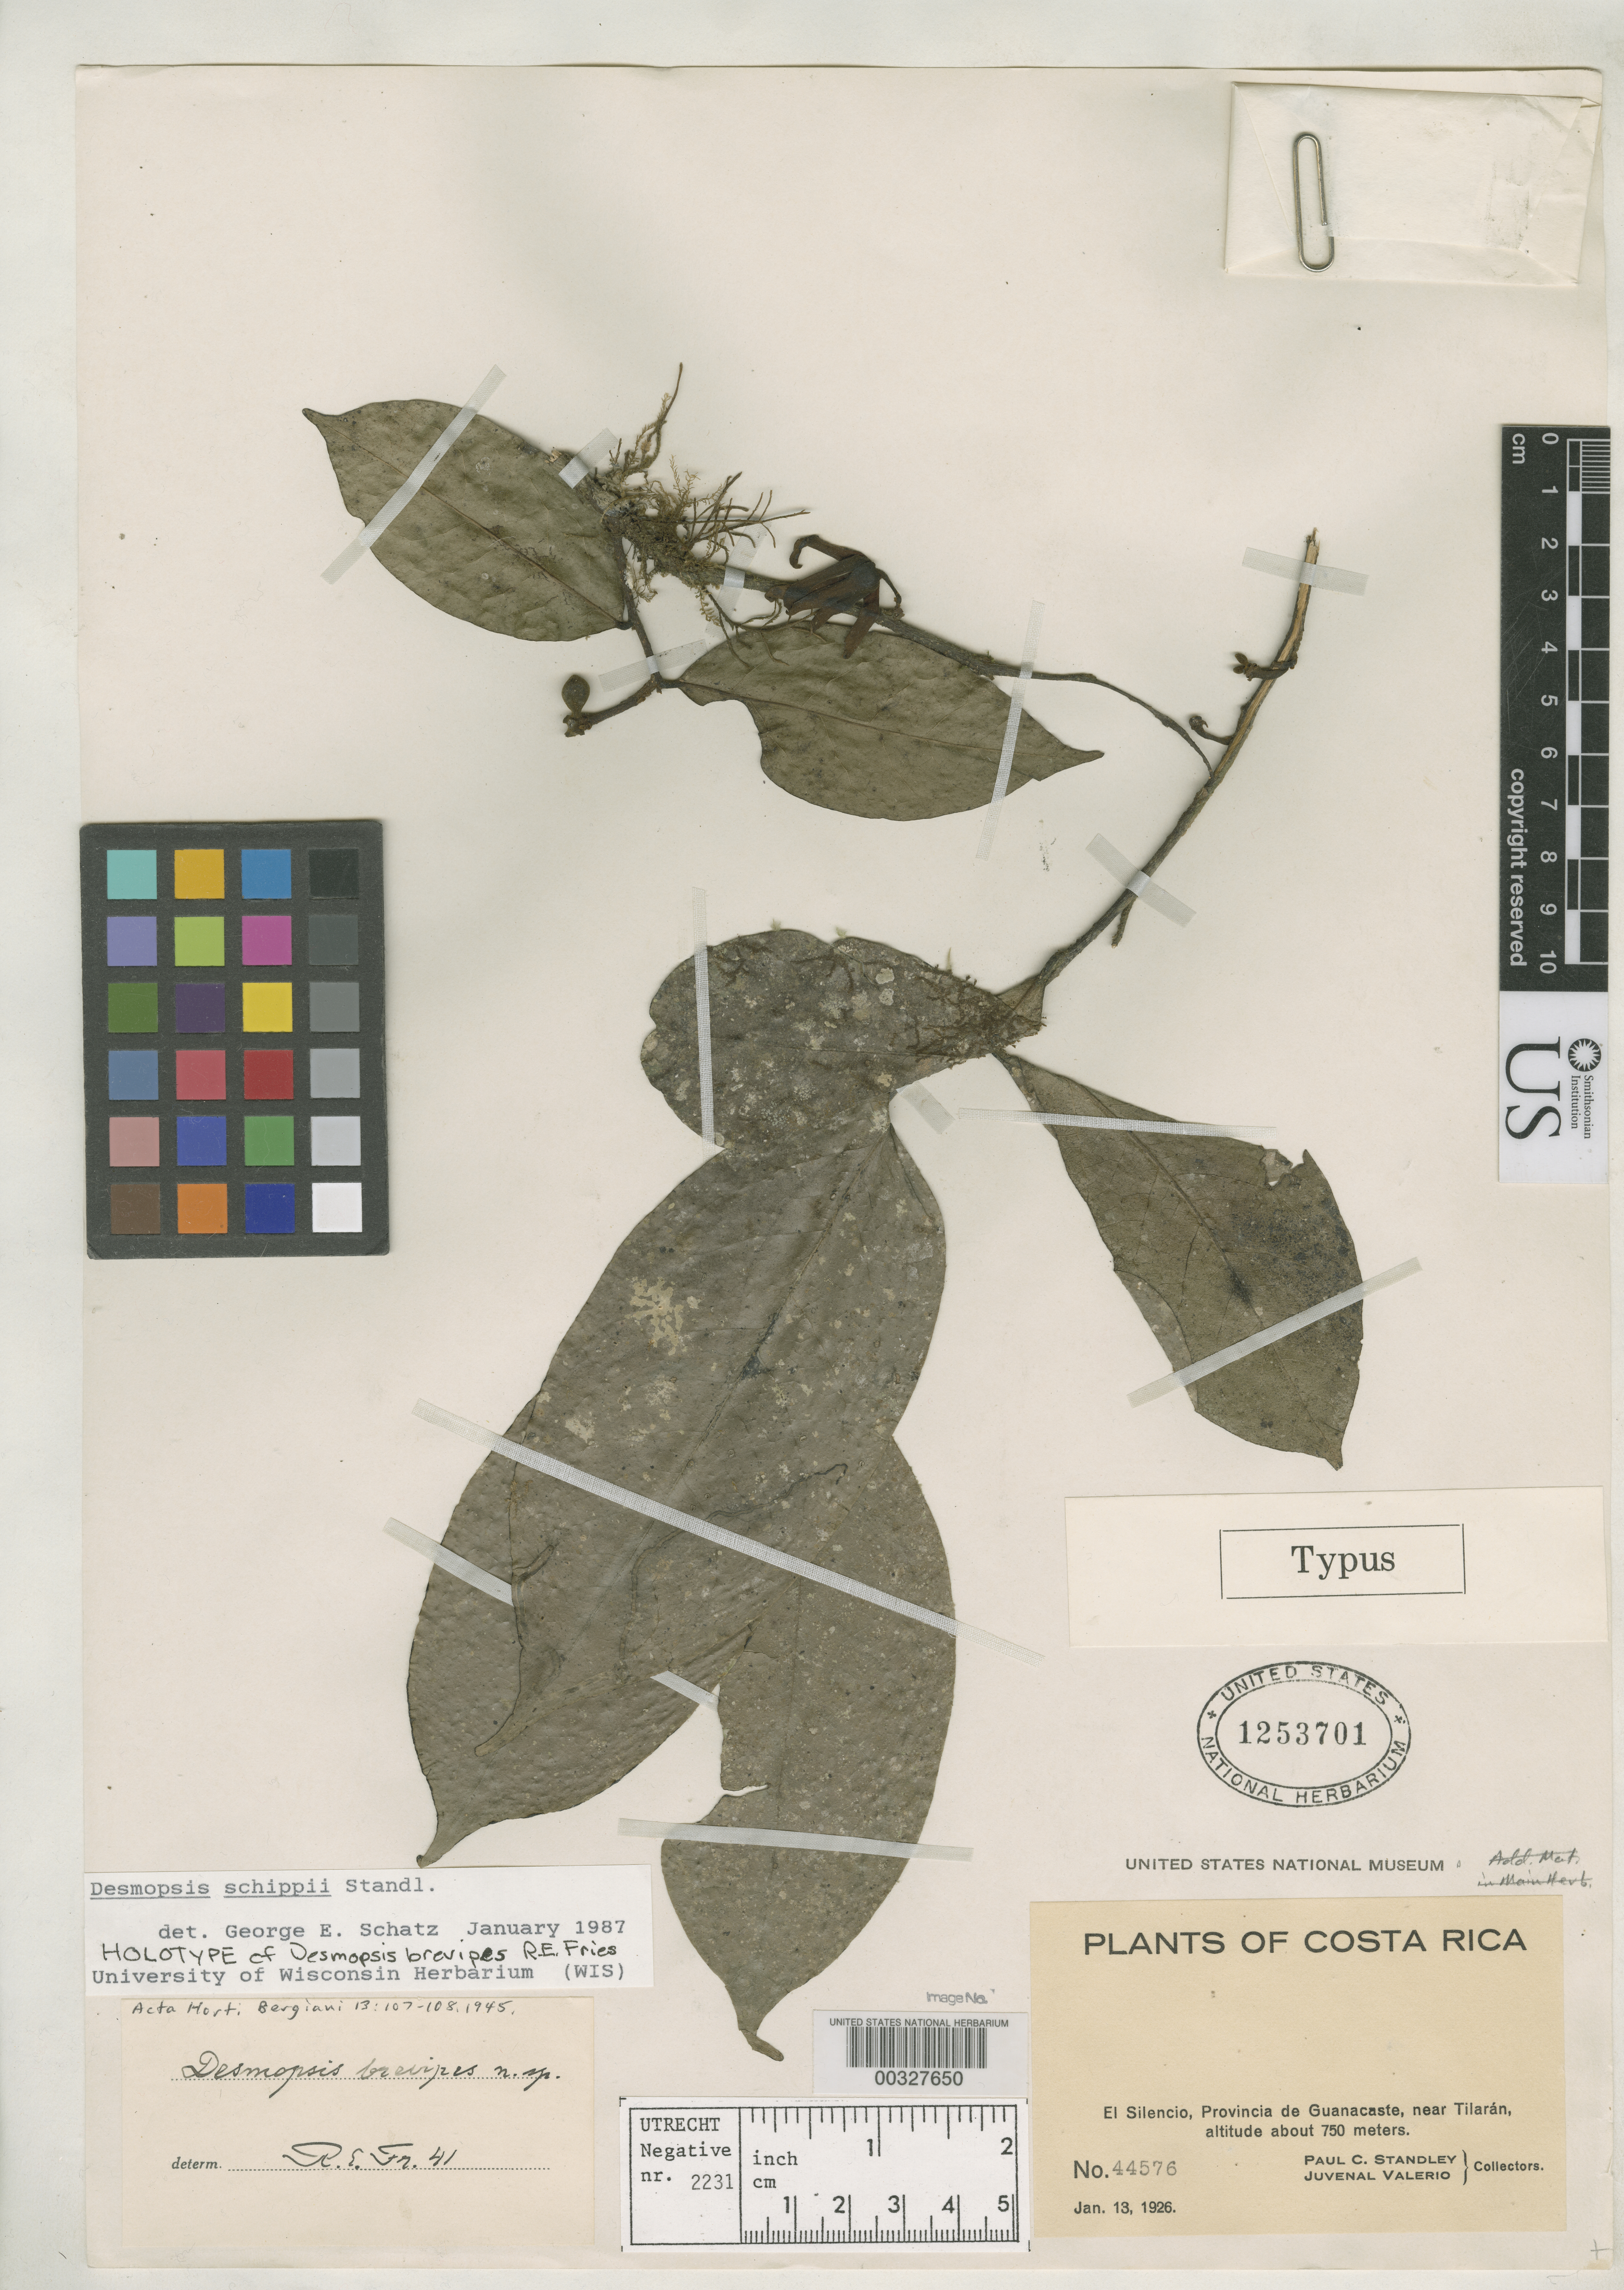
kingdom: Plantae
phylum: Tracheophyta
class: Magnoliopsida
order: Magnoliales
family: Annonaceae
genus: Desmopsis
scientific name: Desmopsis brevipes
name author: R.E. Fr.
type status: Holotype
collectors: P. C. Standley & J. Valerio R.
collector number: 44576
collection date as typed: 13 Jan 1926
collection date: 1926-01-13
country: Costa Rica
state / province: Guanacaste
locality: Near Tilaran, El Silencio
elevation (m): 750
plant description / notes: This sheet (1253701) annotated as holotype by G. Schatz (1987). Unclear whether US sheets 1253701 & 1253702 represent holotype & isotype, or holotype mounted on 2 sheets.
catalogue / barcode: US 1253701